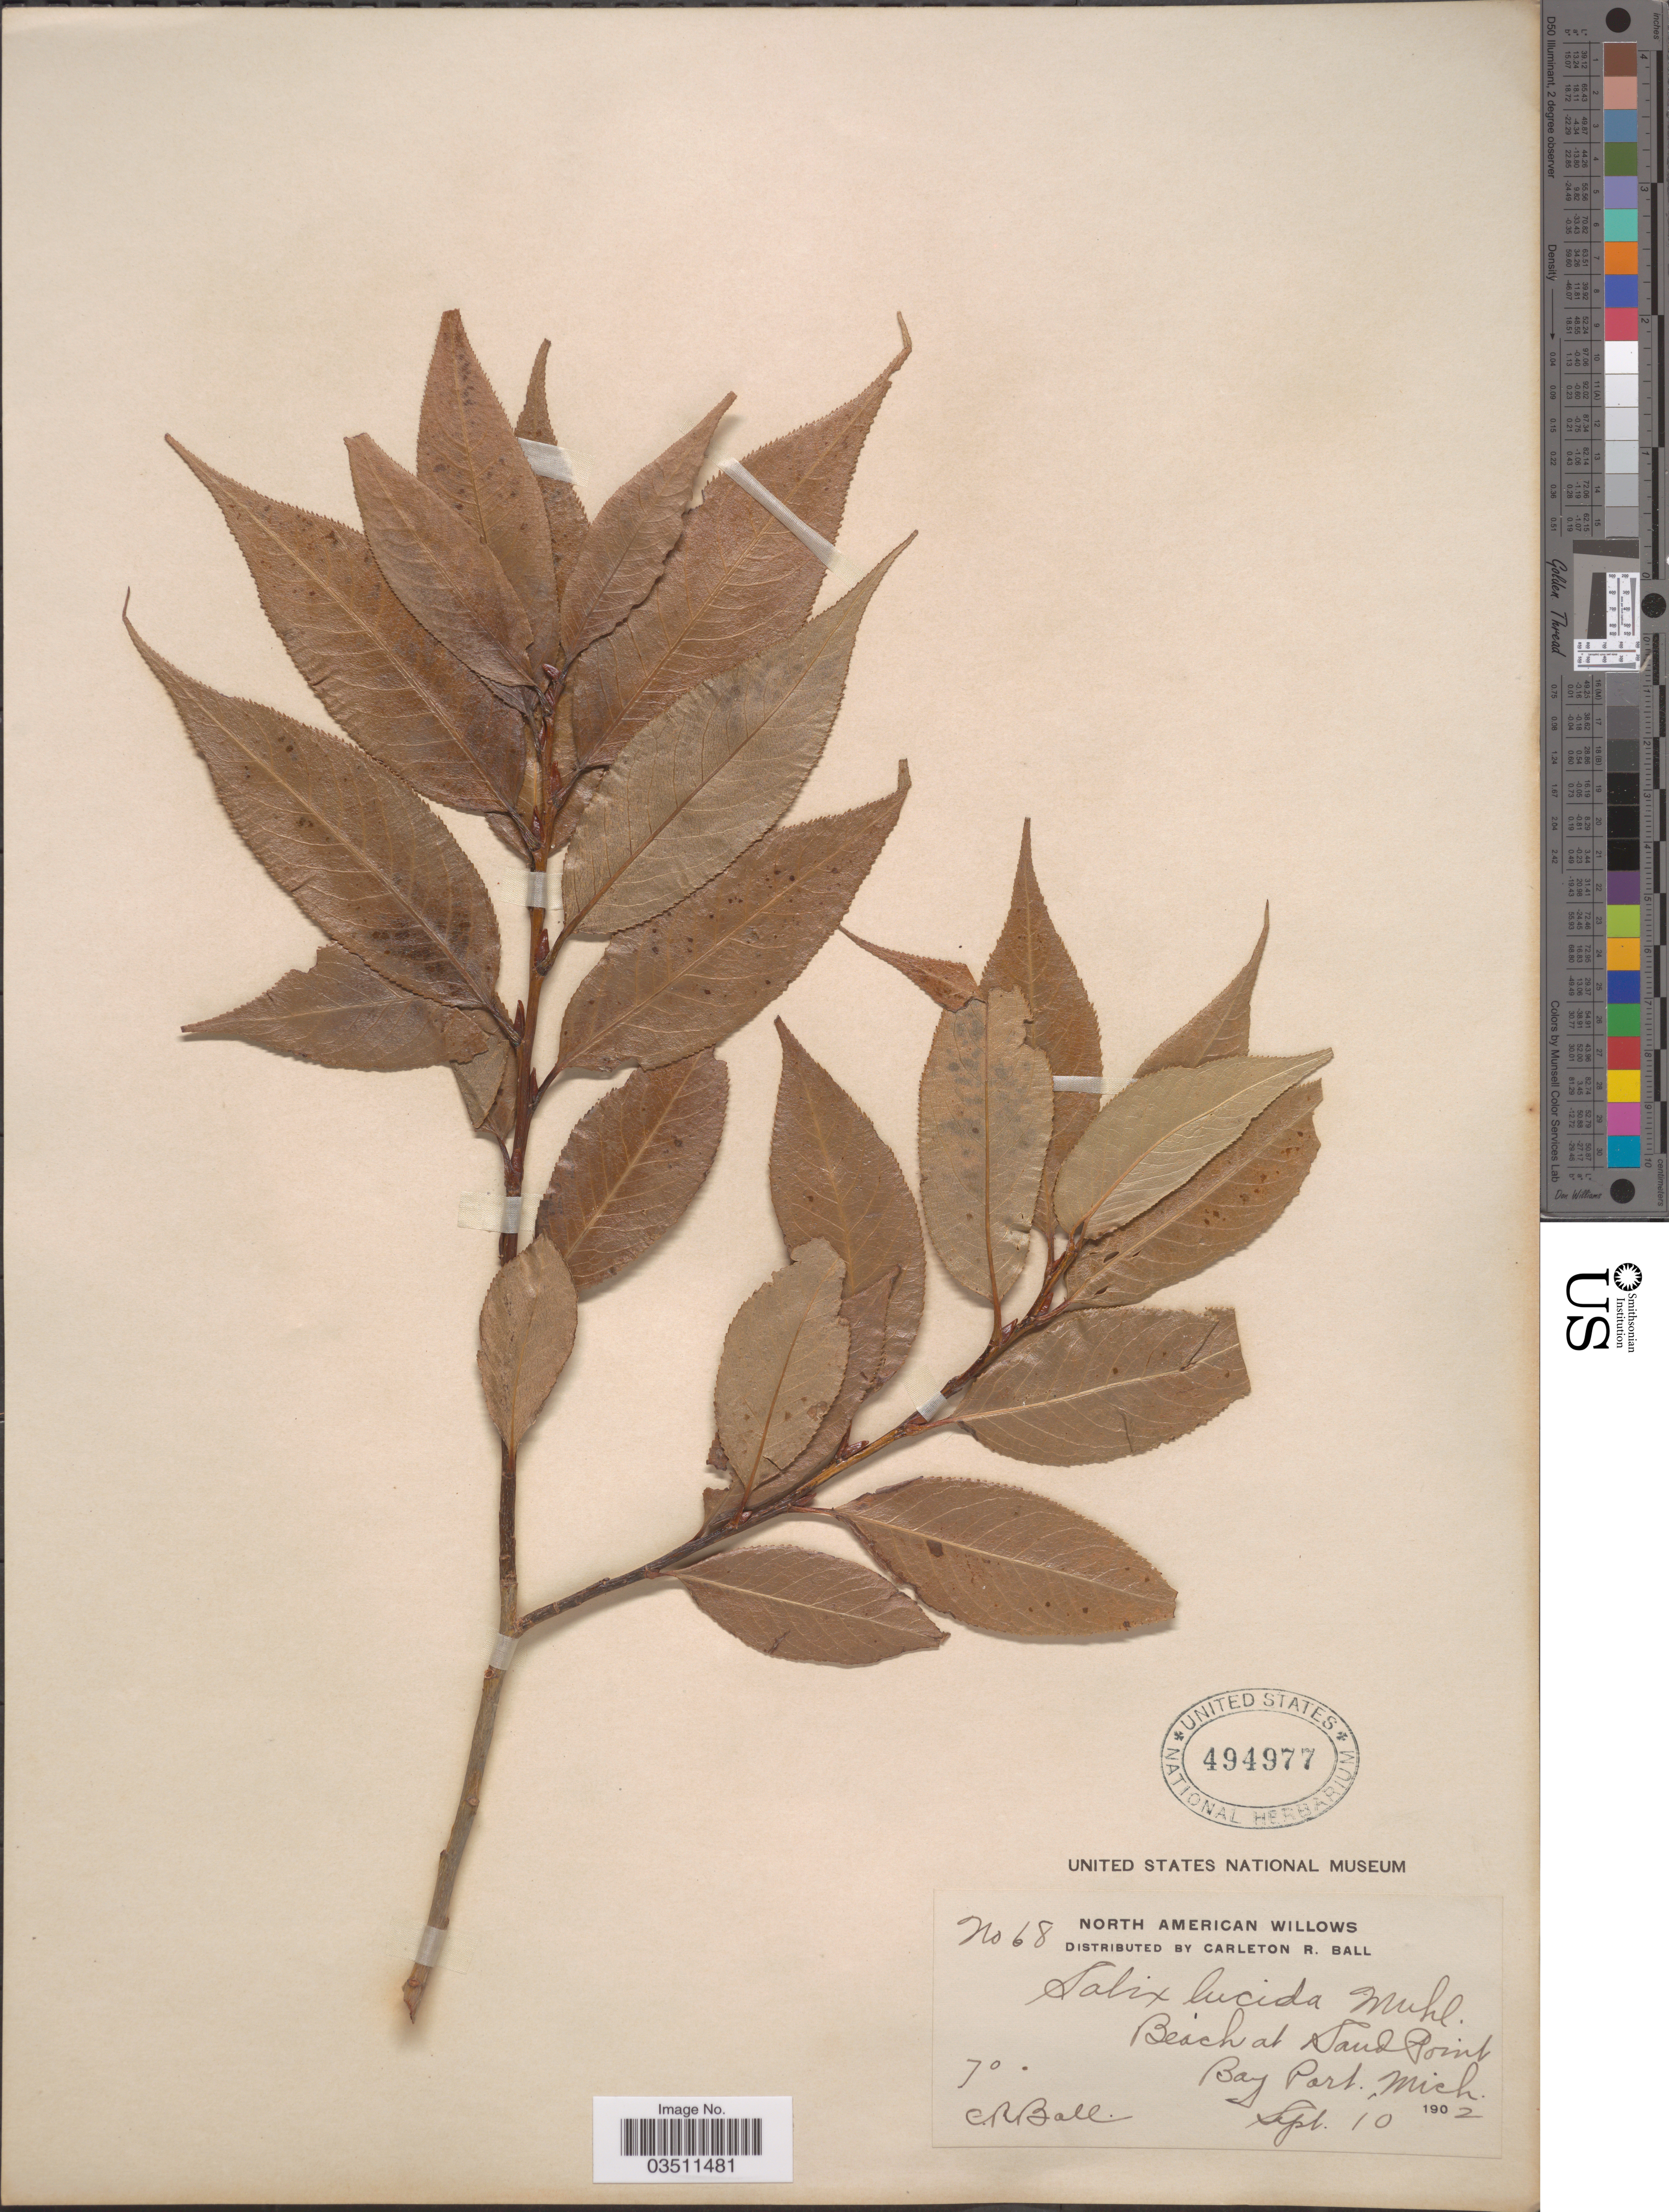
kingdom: Plantae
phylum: Tracheophyta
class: Magnoliopsida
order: Malpighiales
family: Salicaceae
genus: Salix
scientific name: Salix lucida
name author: Muhl.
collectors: C. R. Ball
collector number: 68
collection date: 1902-09-10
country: United States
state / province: Michigan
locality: Beach at Sand Point. Bay Port.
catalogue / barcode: US 494977